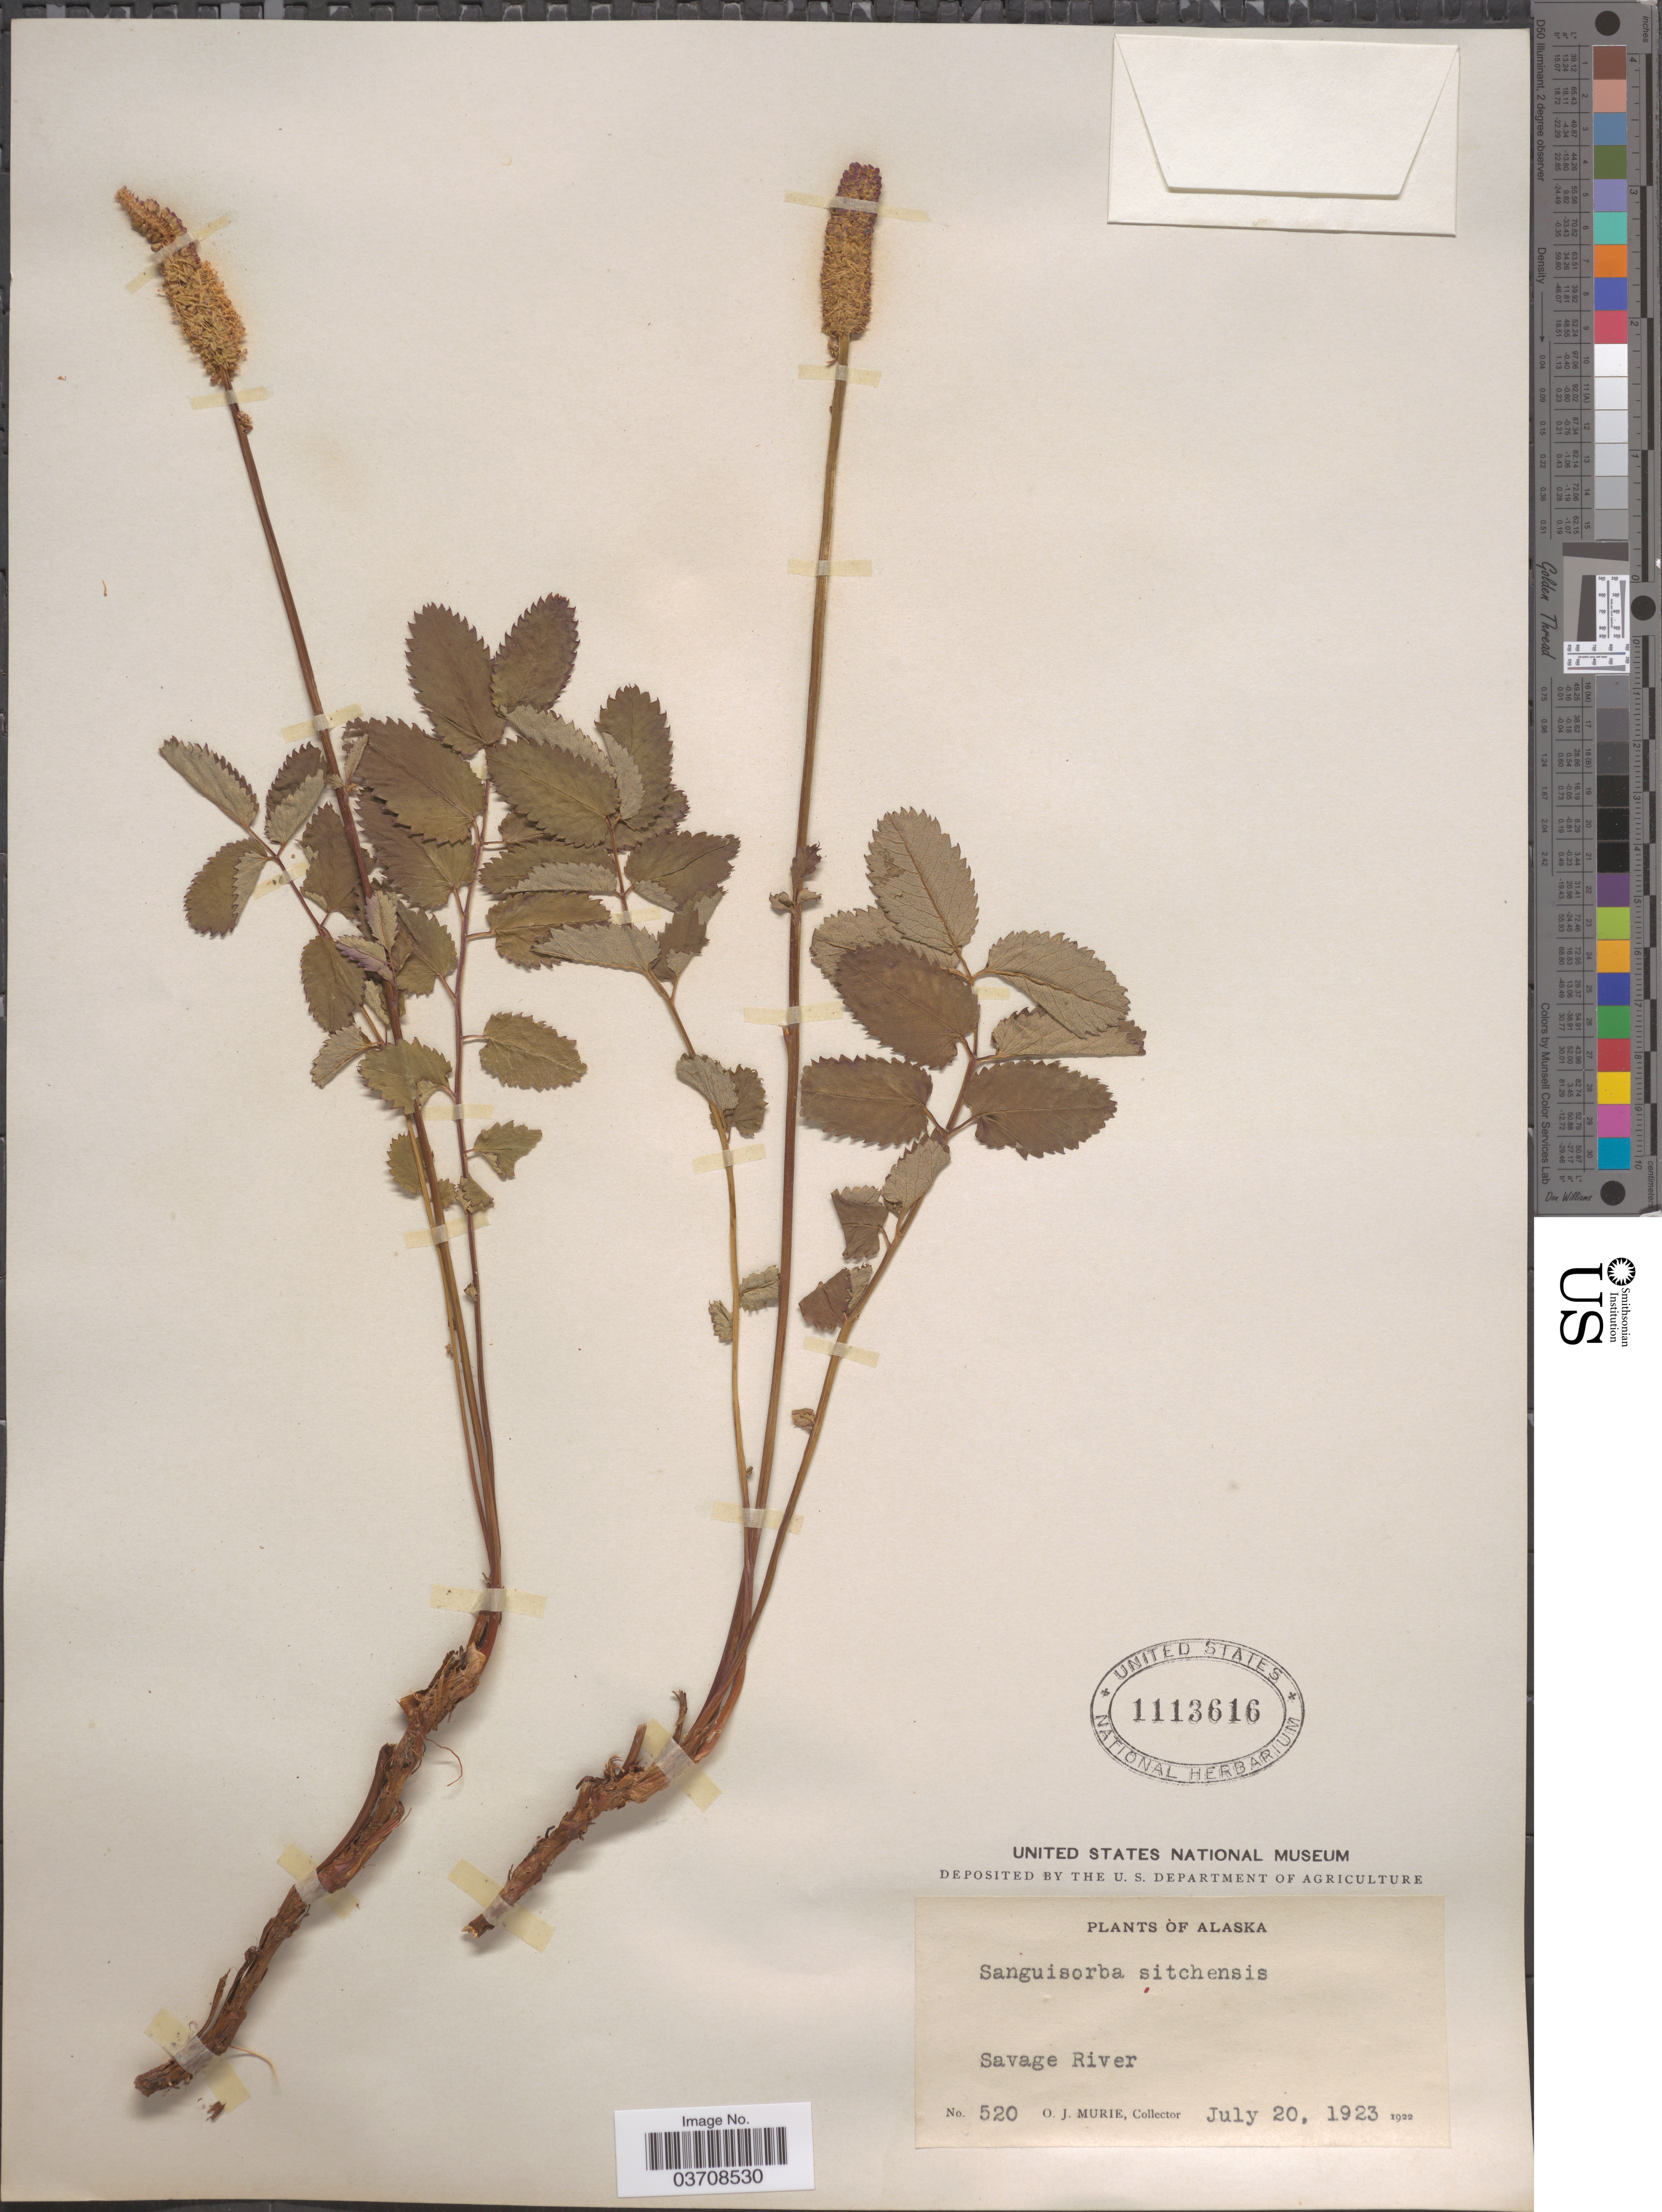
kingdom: Plantae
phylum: Tracheophyta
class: Magnoliopsida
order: Rosales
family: Rosaceae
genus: Sanguisorba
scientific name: Sanguisorba stipulata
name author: Raf.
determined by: Strong, Mark T., (BOT), Smithsonian Institution - National Museum of Natural History (UNITED STATES)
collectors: O. Murie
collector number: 520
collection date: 1923-07-20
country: United States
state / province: Alaska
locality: Savage River.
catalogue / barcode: US 1113616